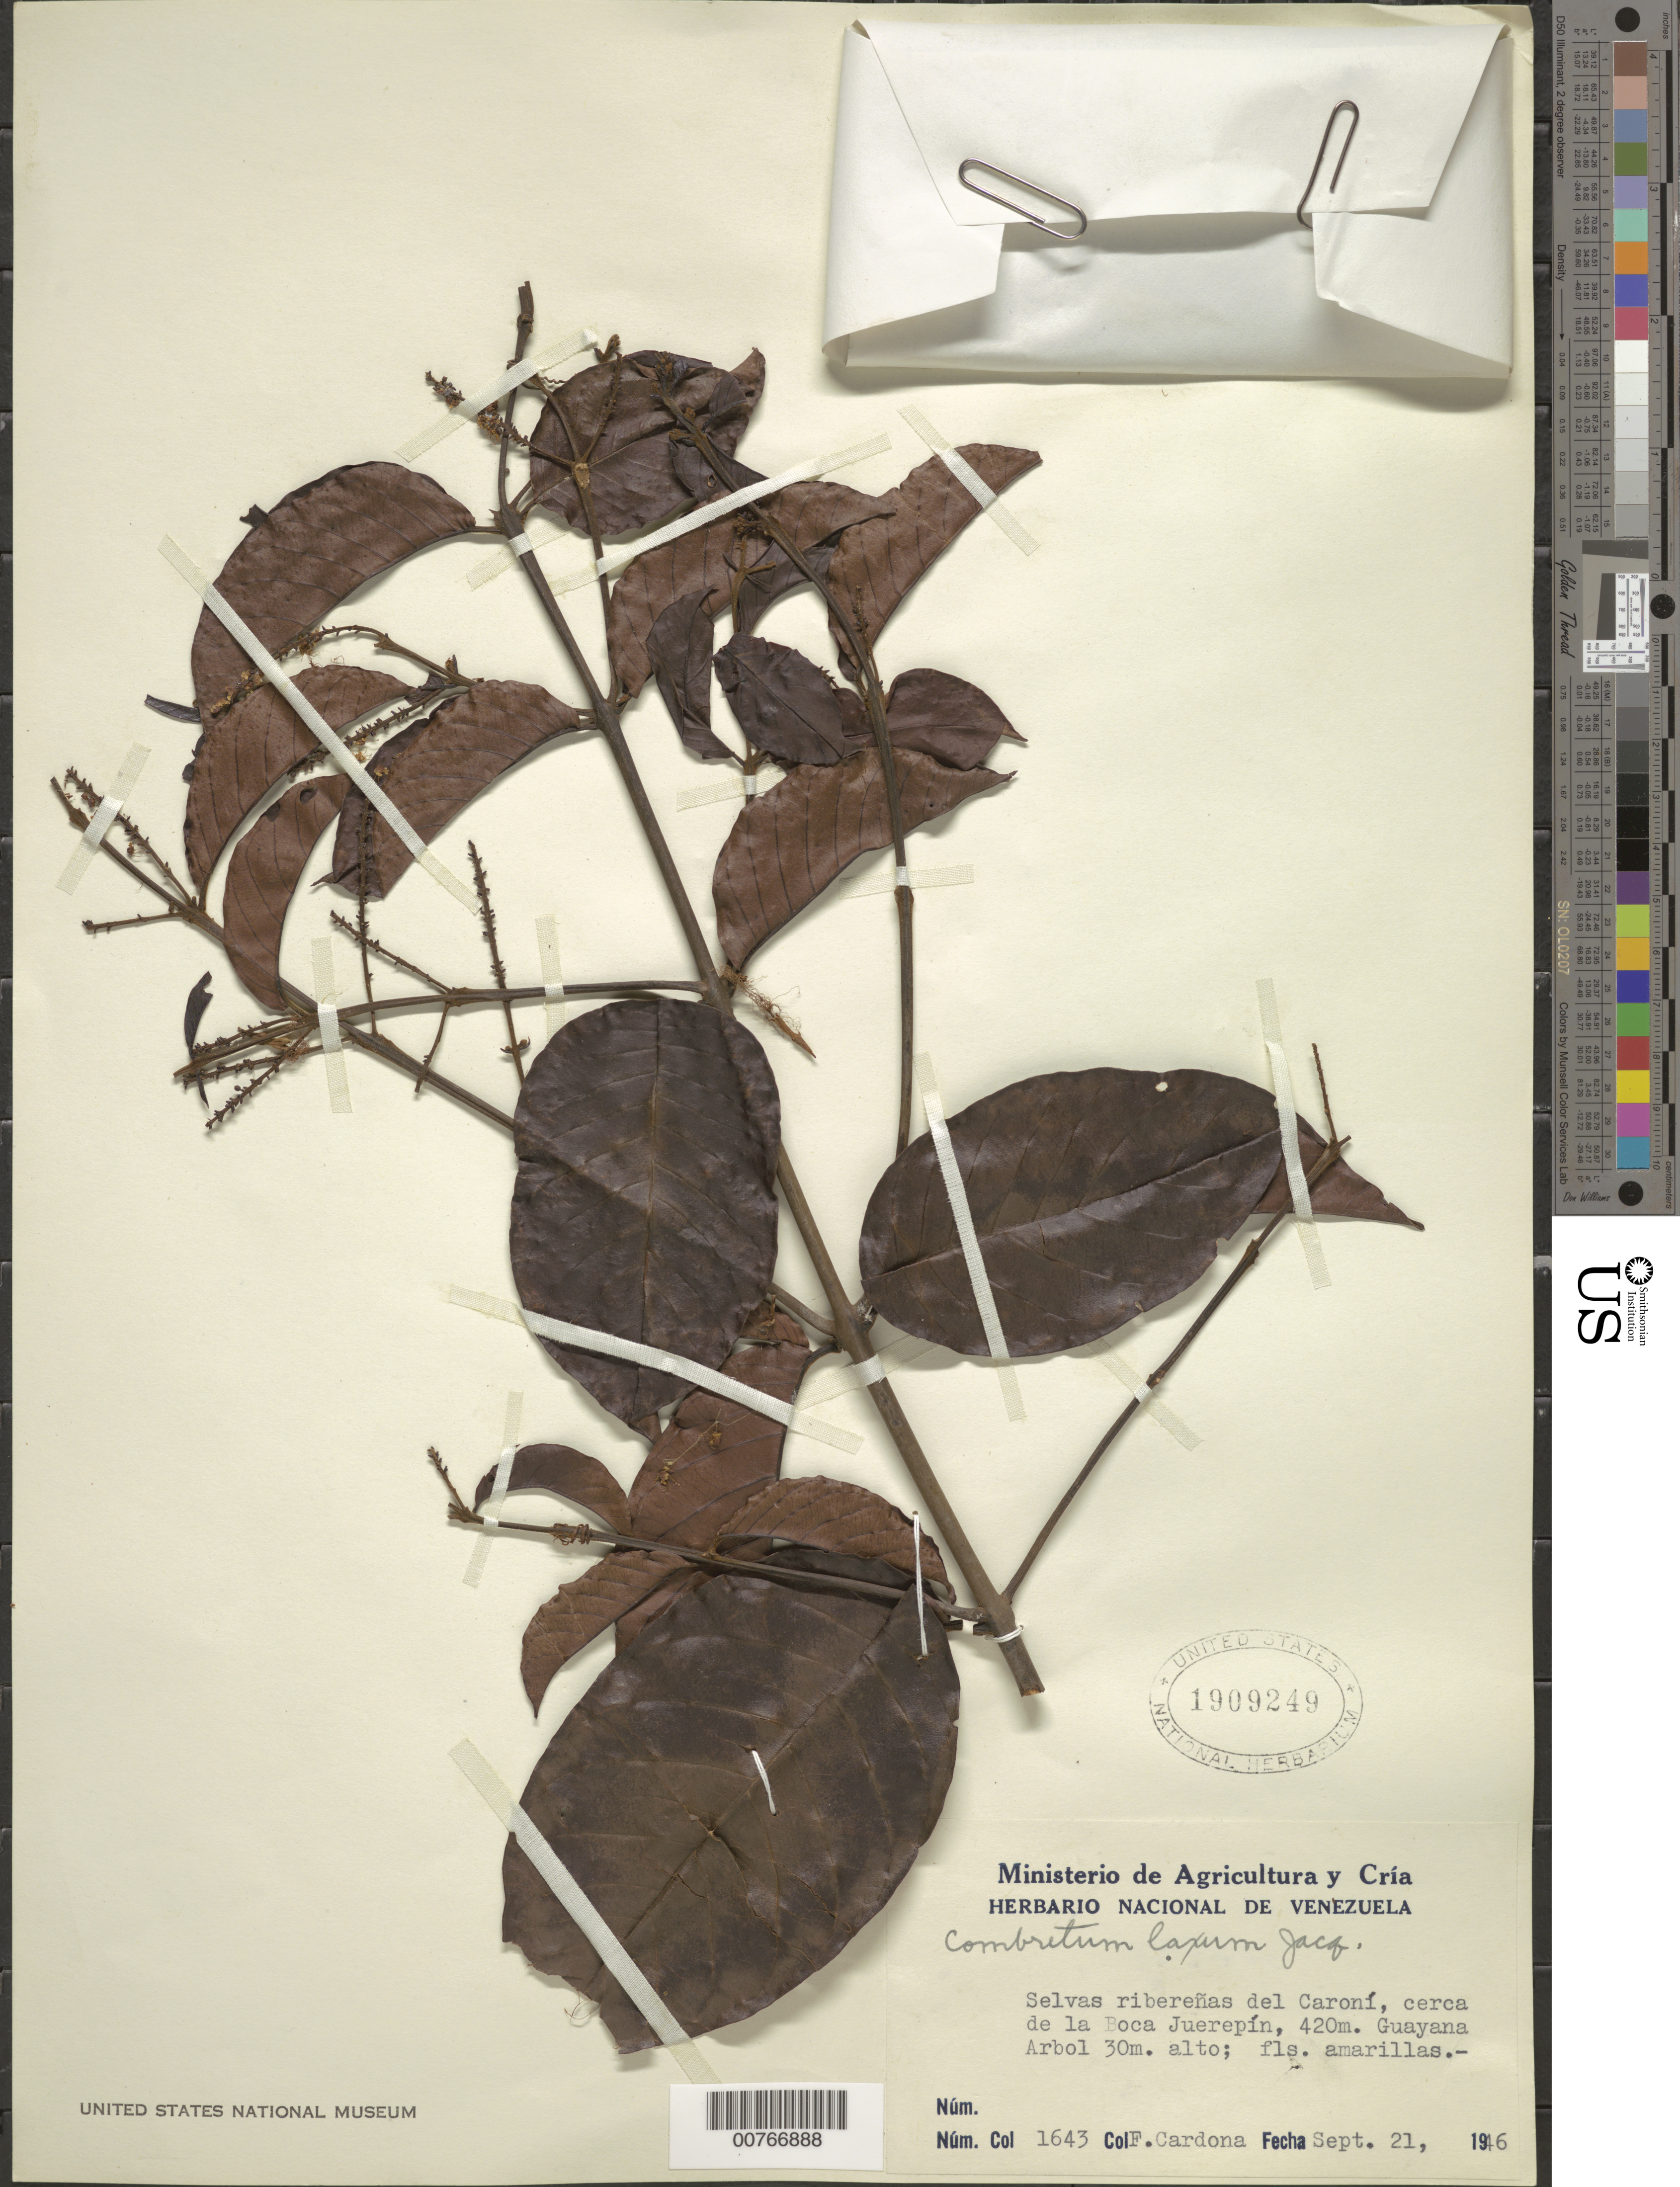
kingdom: Plantae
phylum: Tracheophyta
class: Magnoliopsida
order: Myrtales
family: Combretaceae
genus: Combretum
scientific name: Combretum laxum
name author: Jacq.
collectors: F. Cardona Puig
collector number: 1643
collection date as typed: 21-Sep-46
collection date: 1946-09-21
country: Venezuela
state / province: Bolívar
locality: Río Caroní, cerca de Yuerepím (Guayana)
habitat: Selvas ribereñas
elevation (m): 420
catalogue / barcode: US 1909249